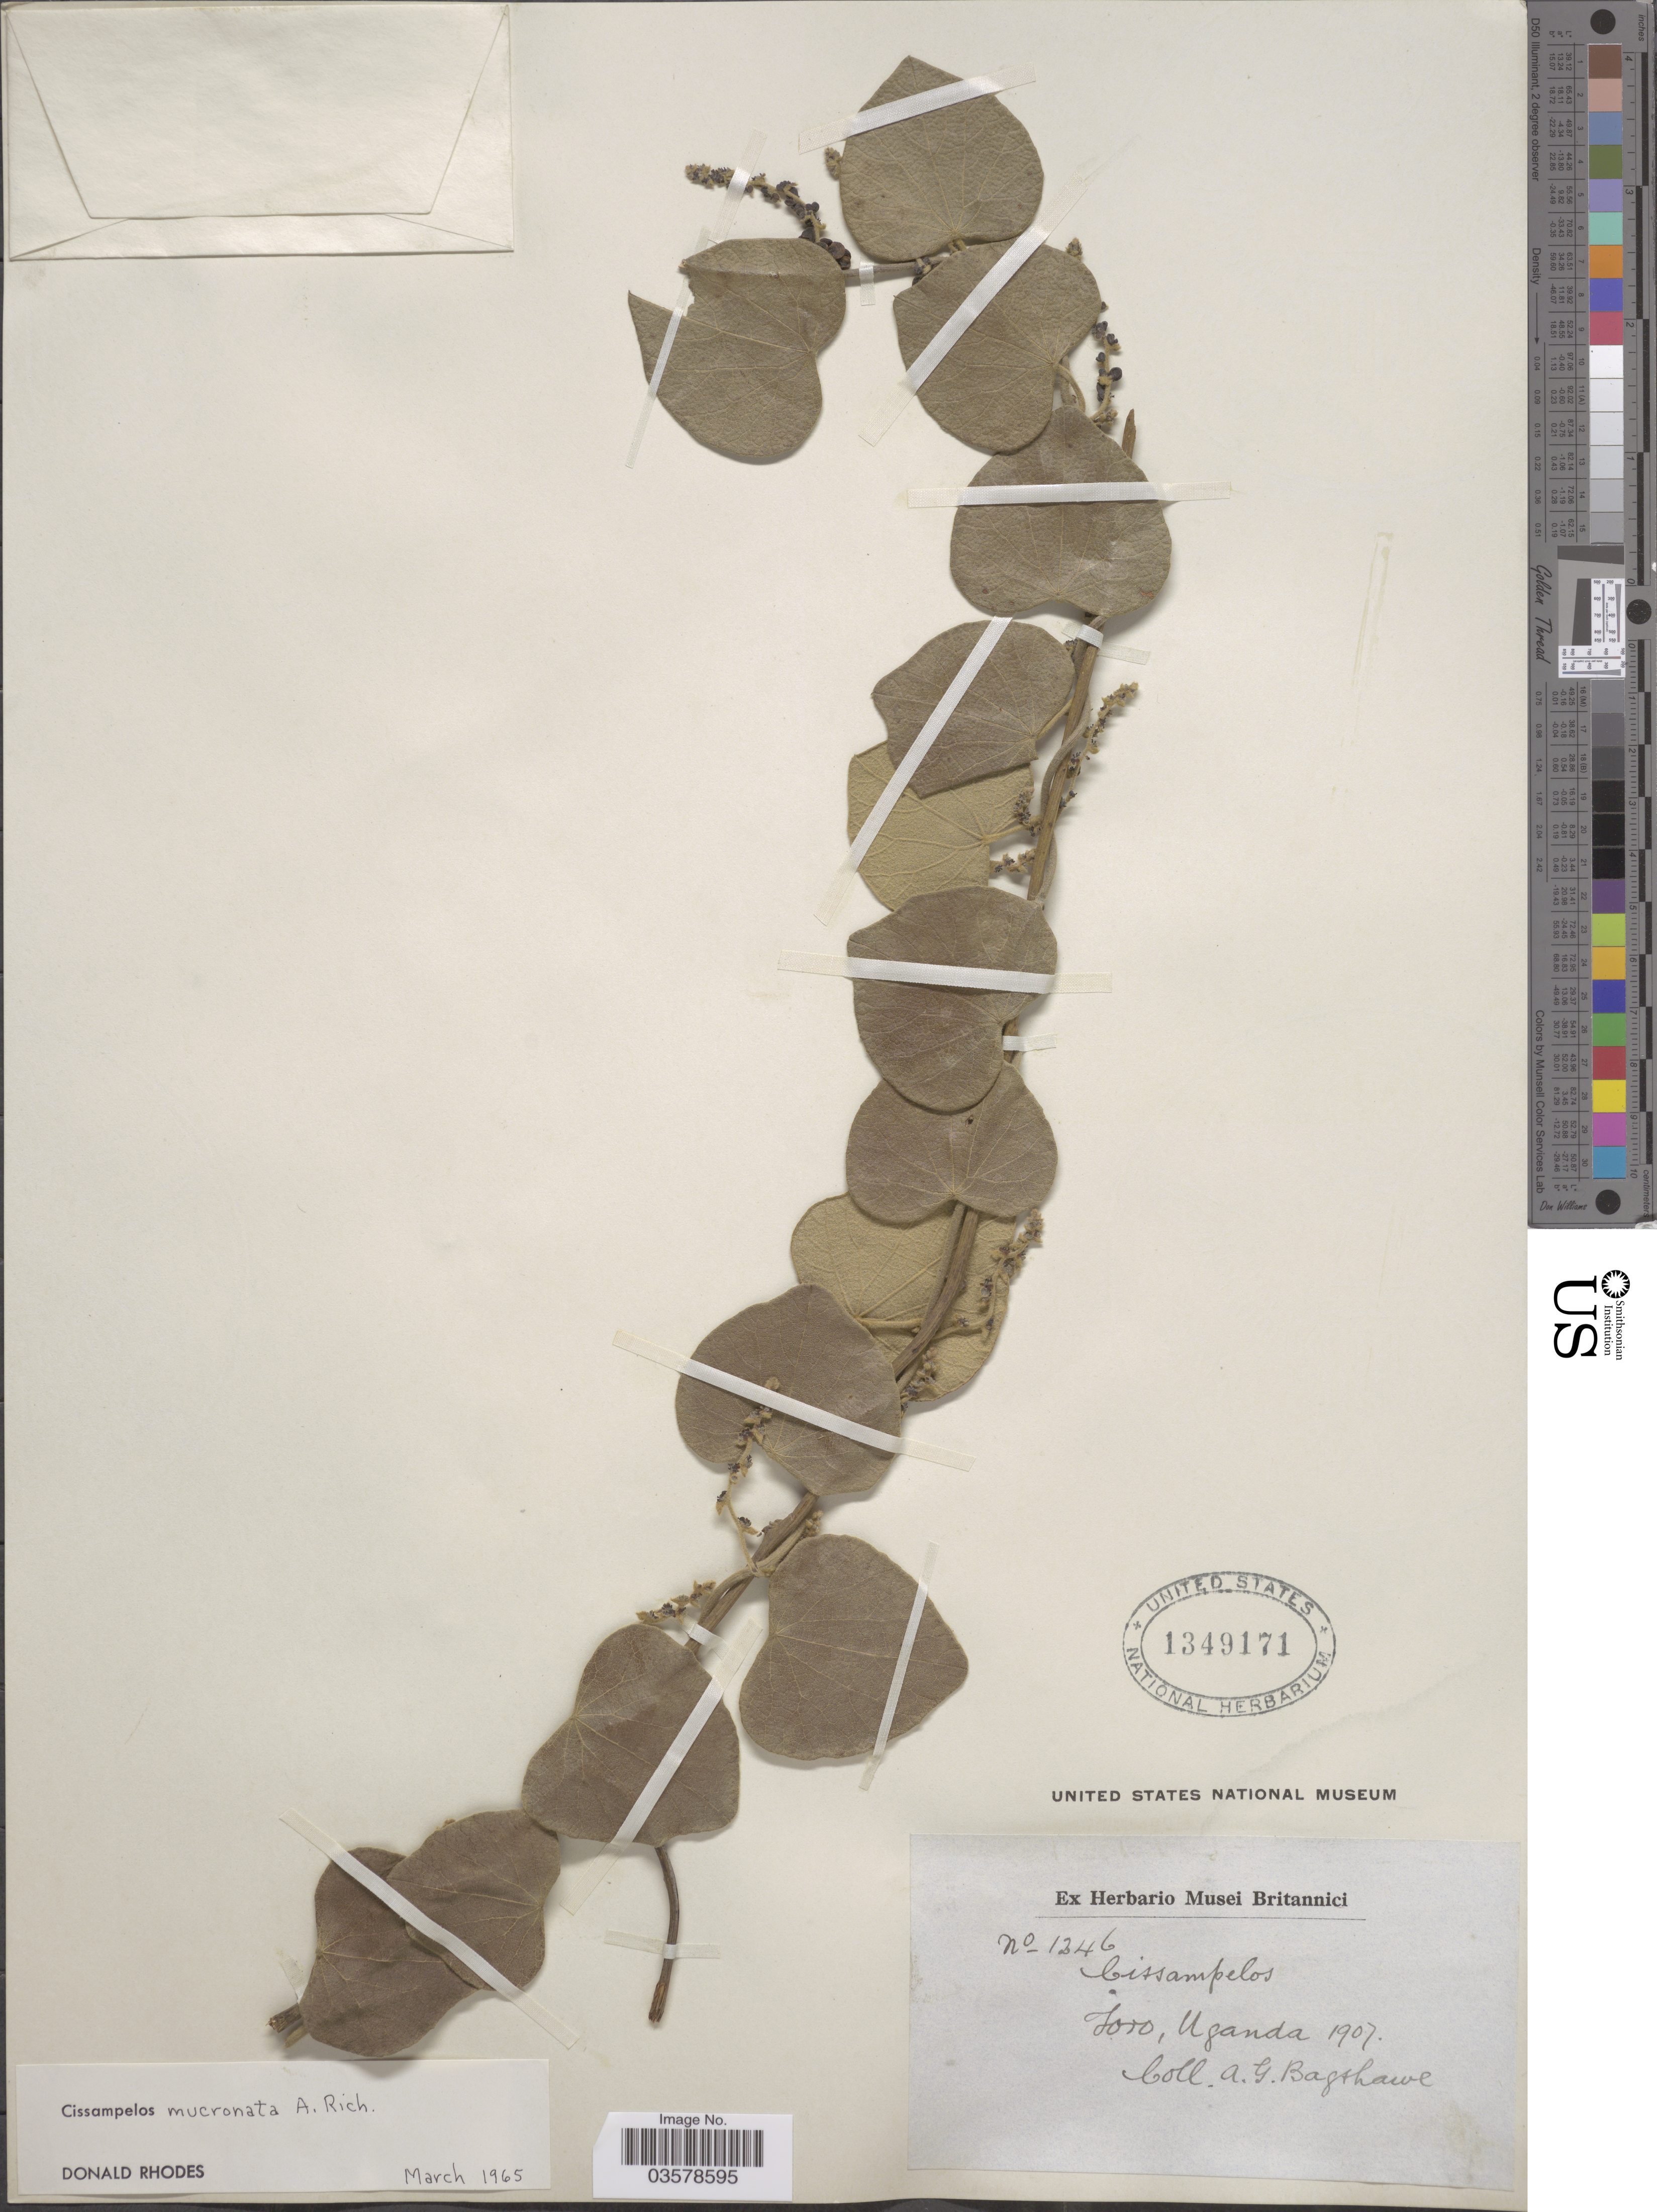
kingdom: Plantae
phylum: Tracheophyta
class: Magnoliopsida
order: Ranunculales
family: Menispermaceae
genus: Cissampelos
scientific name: Cissampelos mucronata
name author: A. Rich.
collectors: A. Bagshawe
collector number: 1346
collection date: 1907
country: Uganda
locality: Toro.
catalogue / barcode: US 1349171